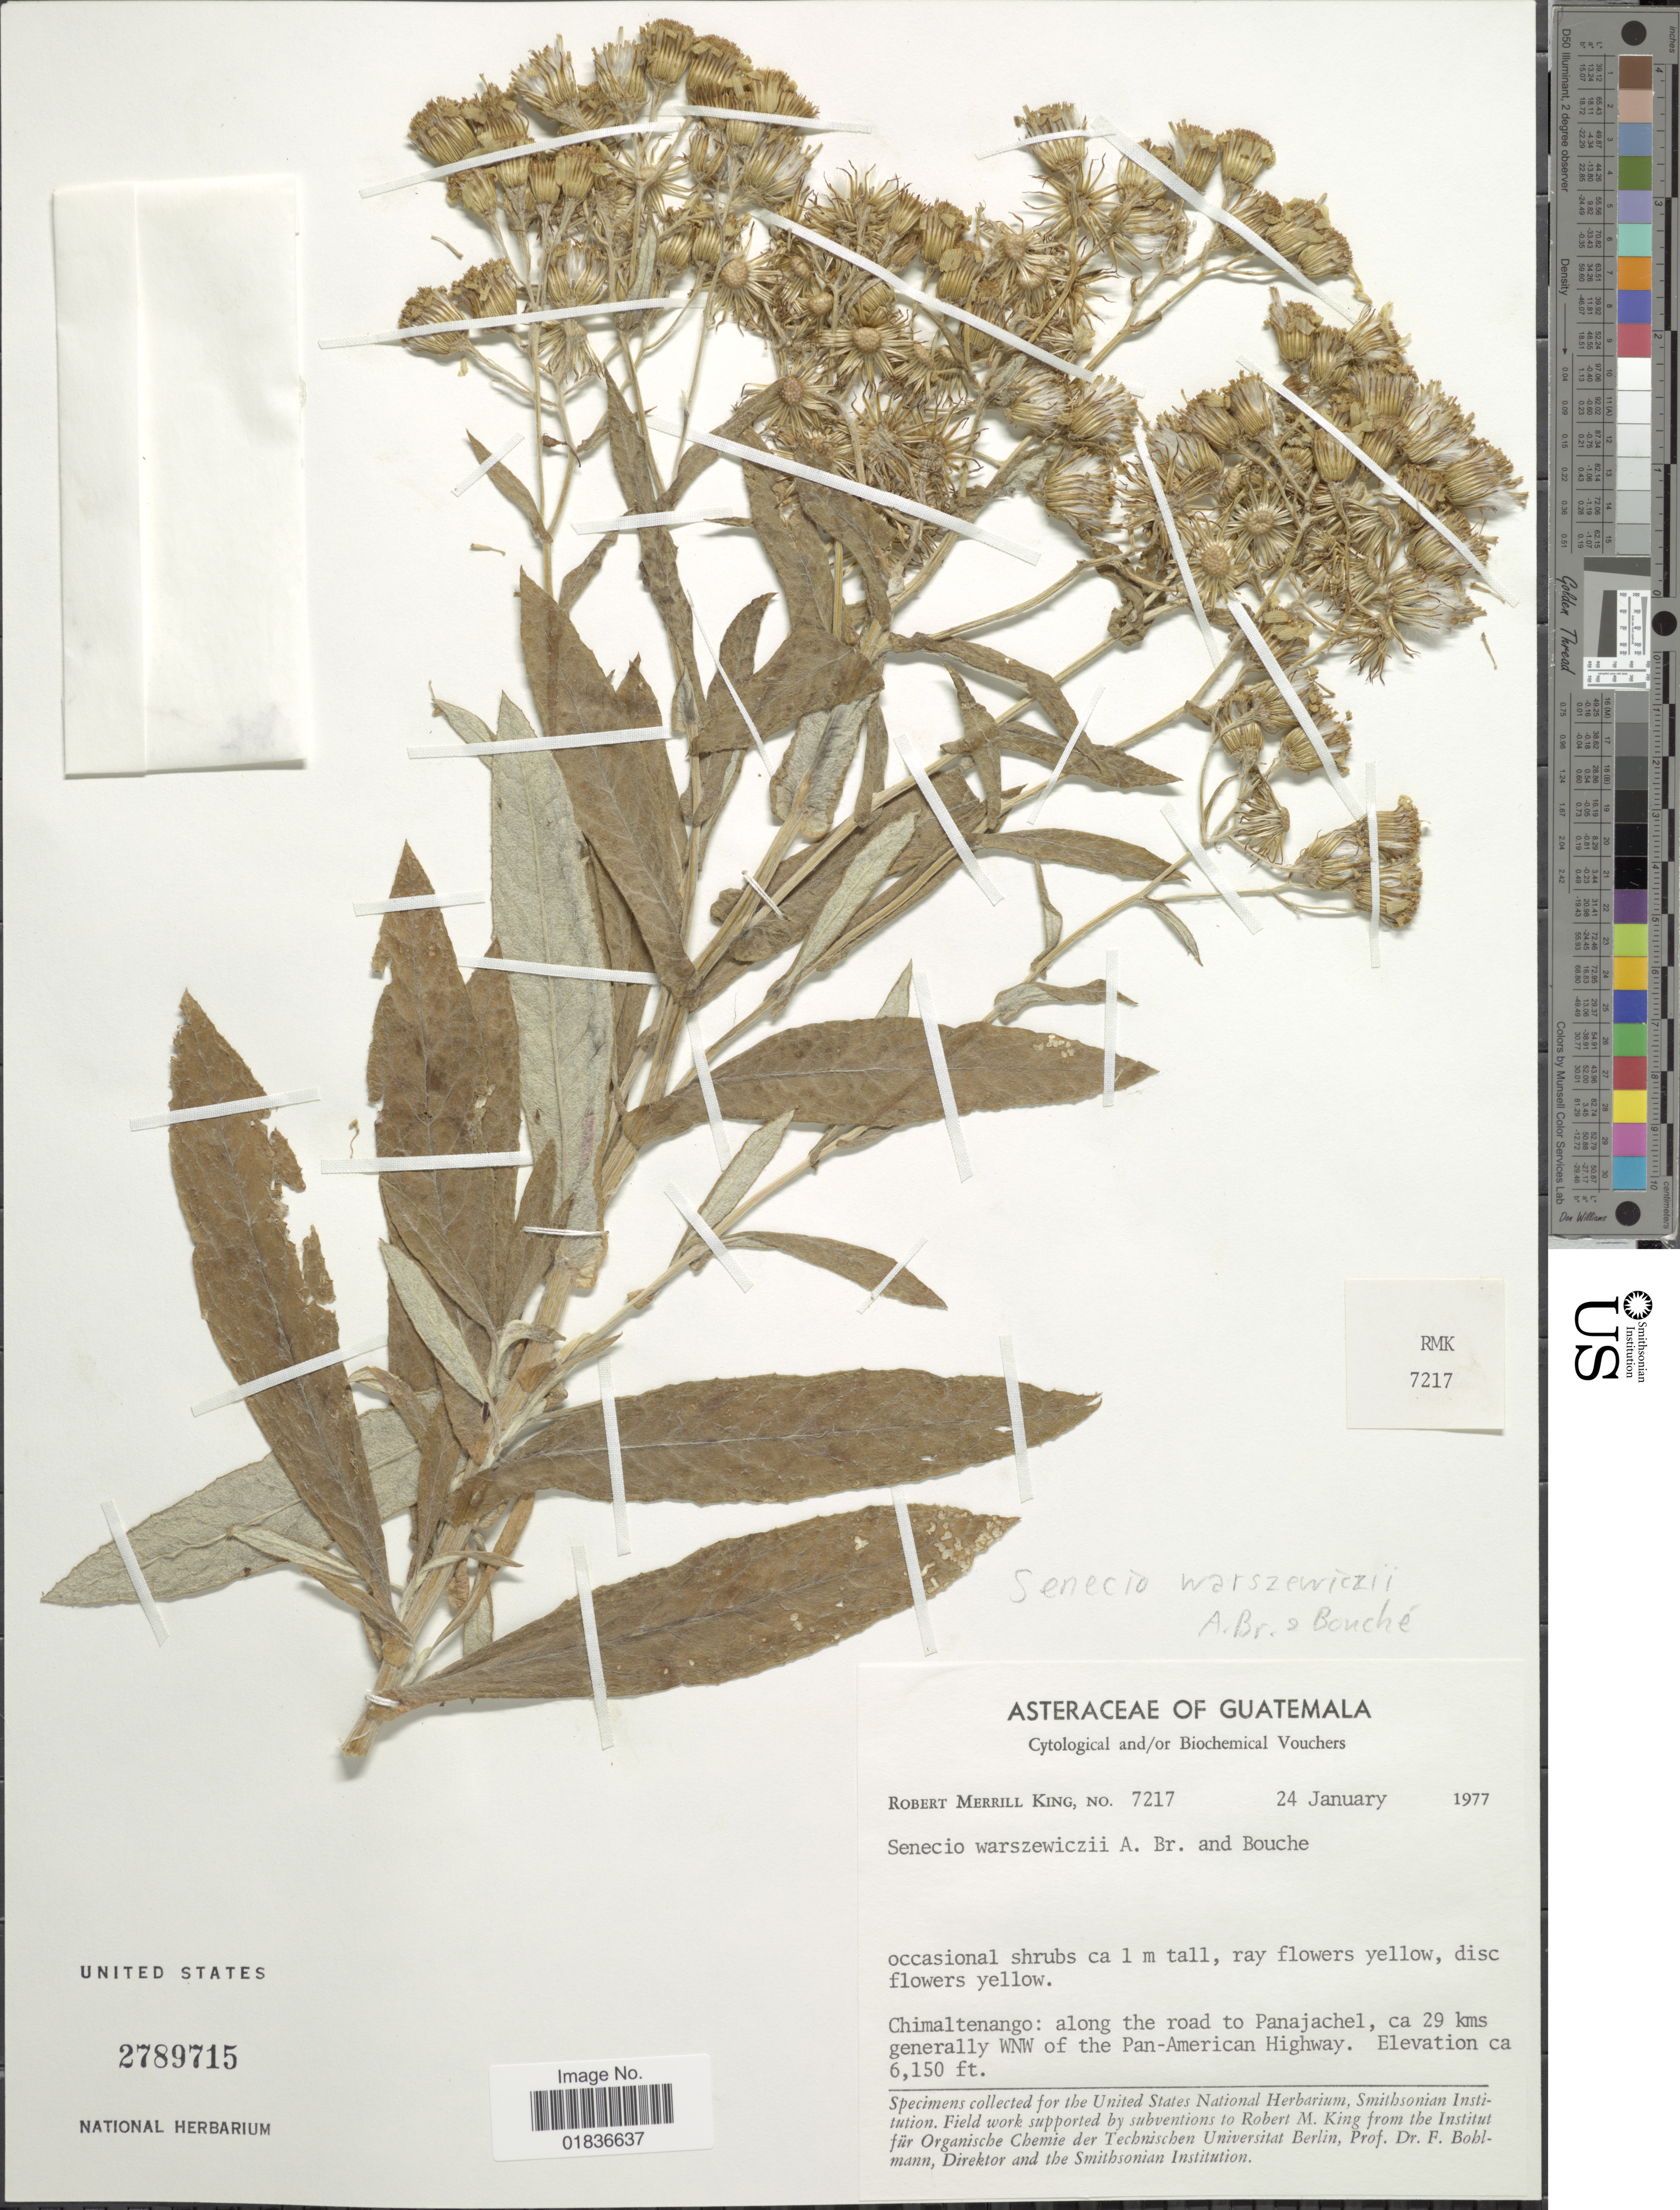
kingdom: Plantae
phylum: Tracheophyta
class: Magnoliopsida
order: Asterales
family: Asteraceae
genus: Senecio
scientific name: Senecio warszewiczii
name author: A. Braun & Bouché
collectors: R. M. King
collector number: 7217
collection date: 1977-01-24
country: Guatemala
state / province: Chimaltenango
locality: Chimaltenango: along the road to Panajachel, ca 29 kms generrally WNW of the Pan- American Highway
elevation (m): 1875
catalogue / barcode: US 2789715